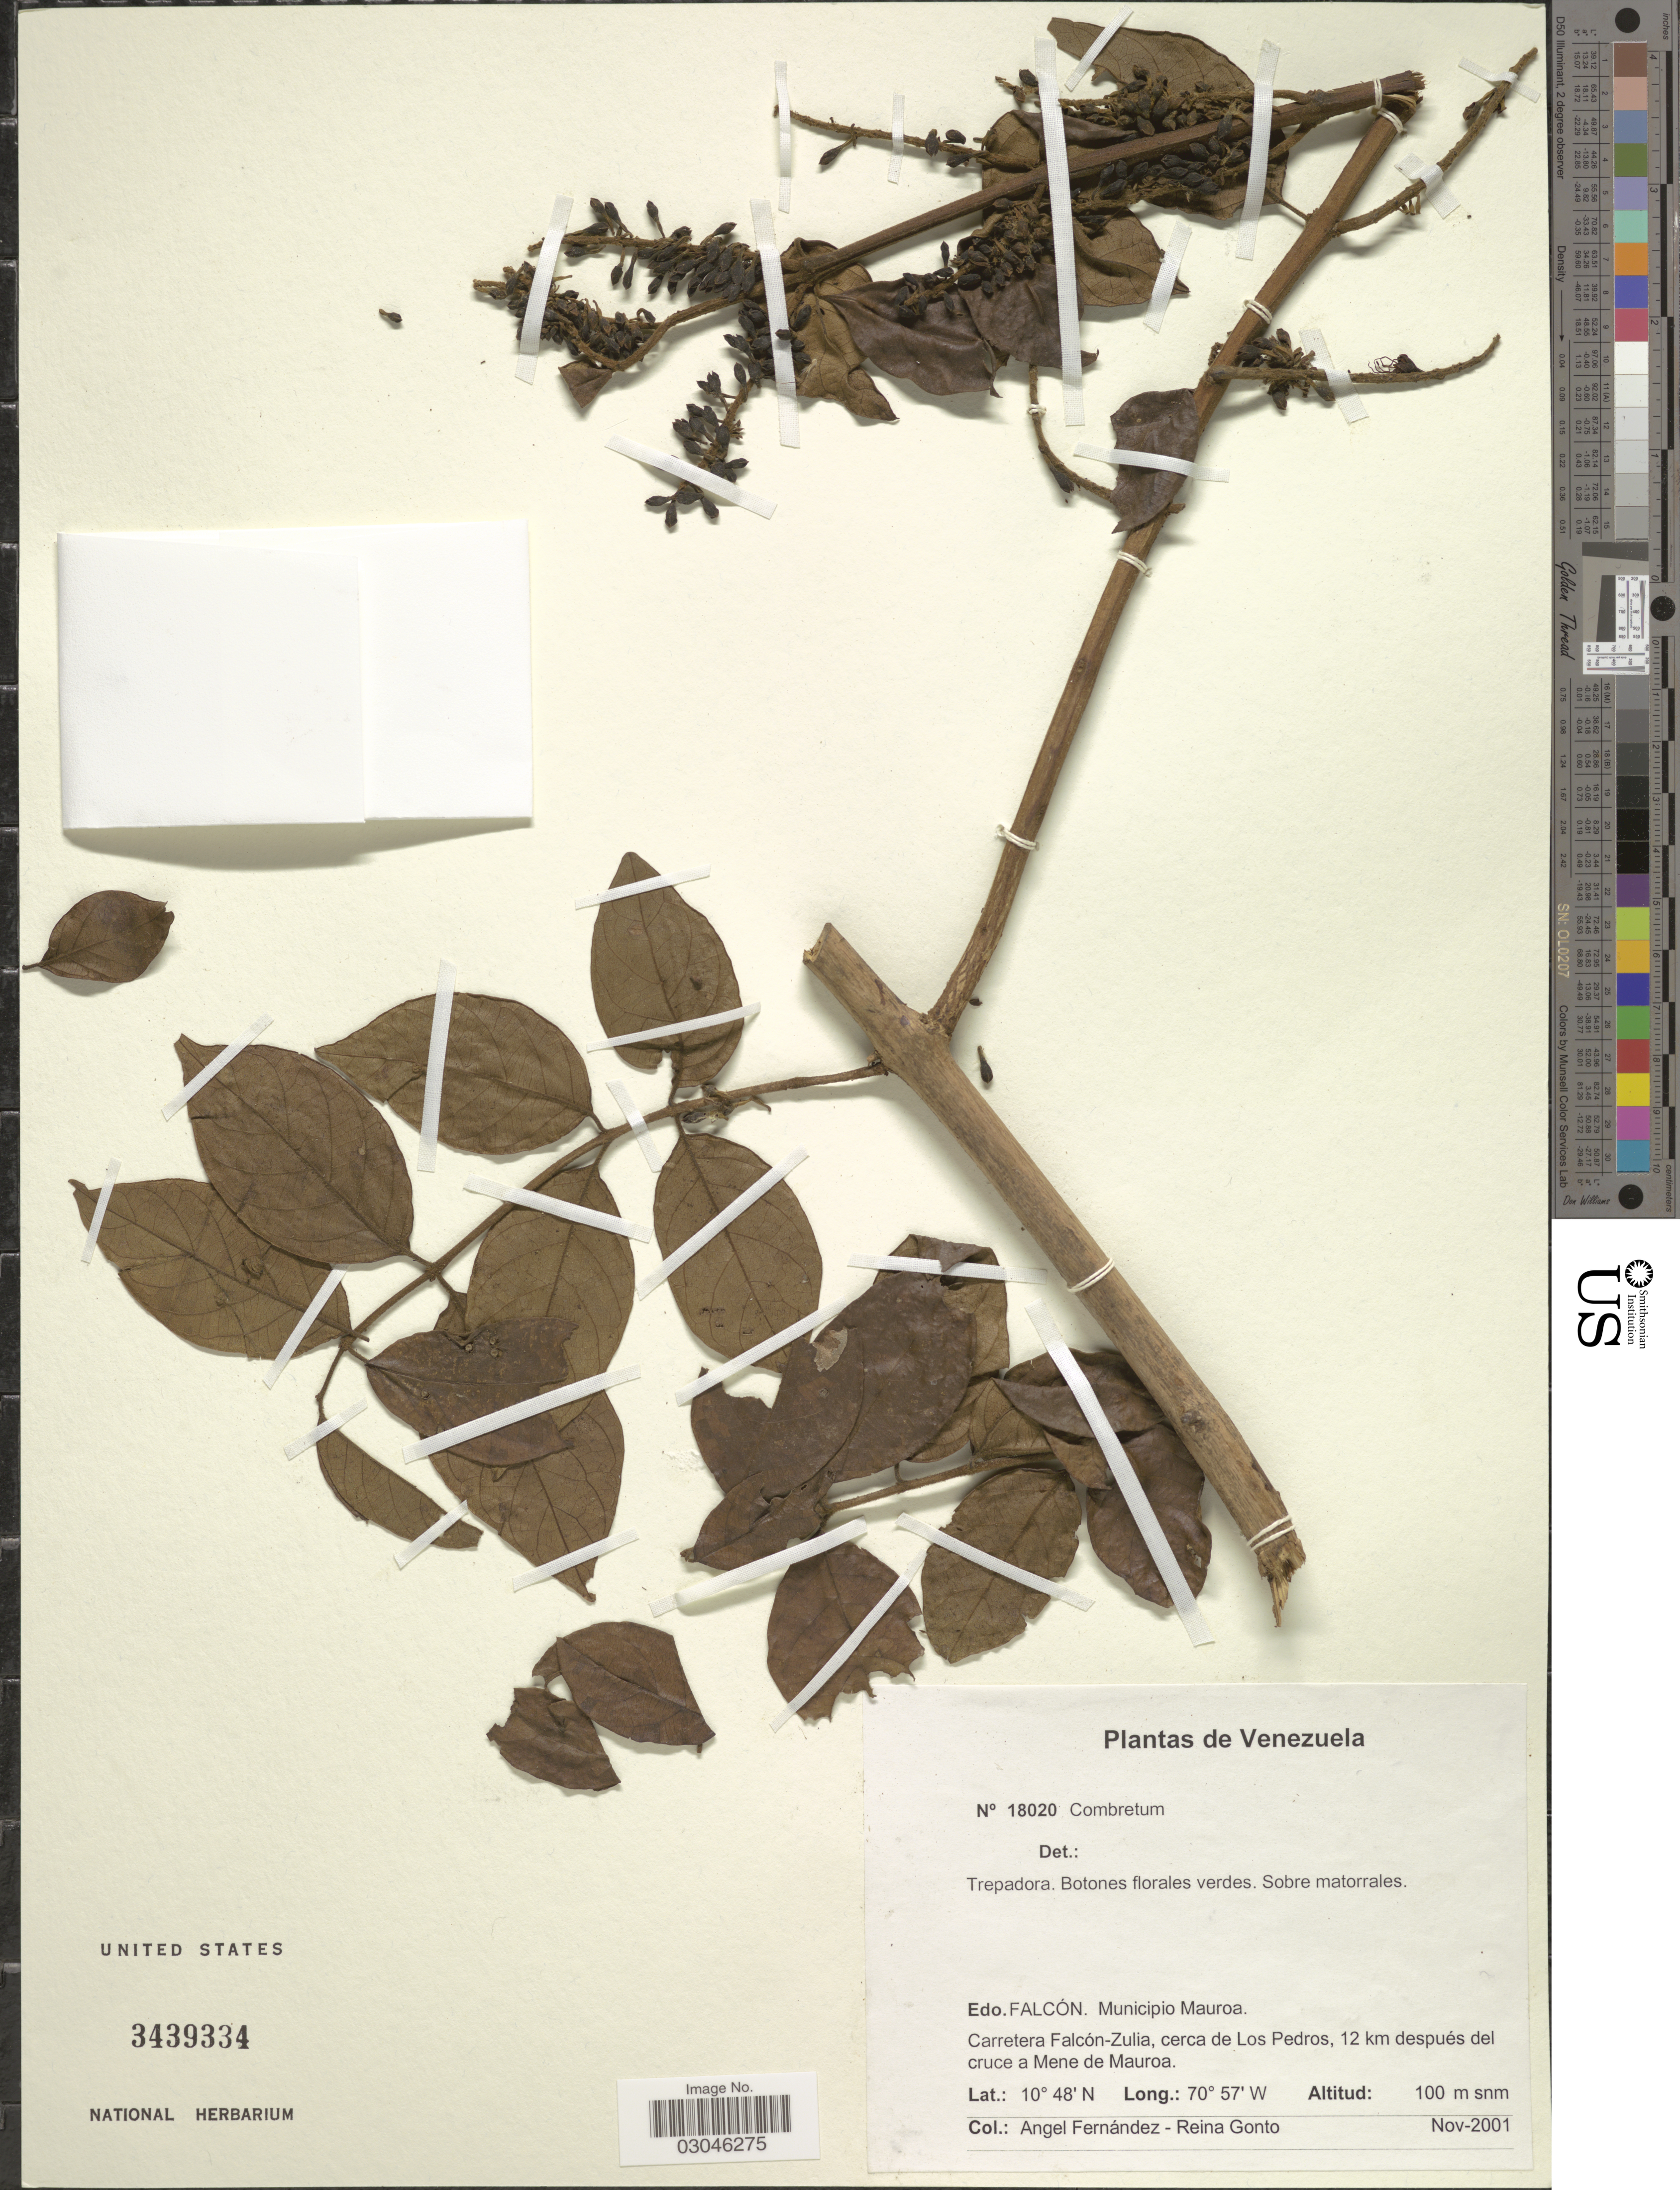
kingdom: Plantae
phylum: Tracheophyta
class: Magnoliopsida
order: Myrtales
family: Combretaceae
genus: Combretum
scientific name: Combretum sp.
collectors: Á. Fernández & R. Gonto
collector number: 18020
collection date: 2001-11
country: Venezuela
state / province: Falcon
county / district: Mauroa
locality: Municipio Mauroa. Carretera Falcón-Zulia, cerca de Los Pedros, 12 km después del cruce a Mene de Mauroa.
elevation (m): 100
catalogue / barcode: US 3439334